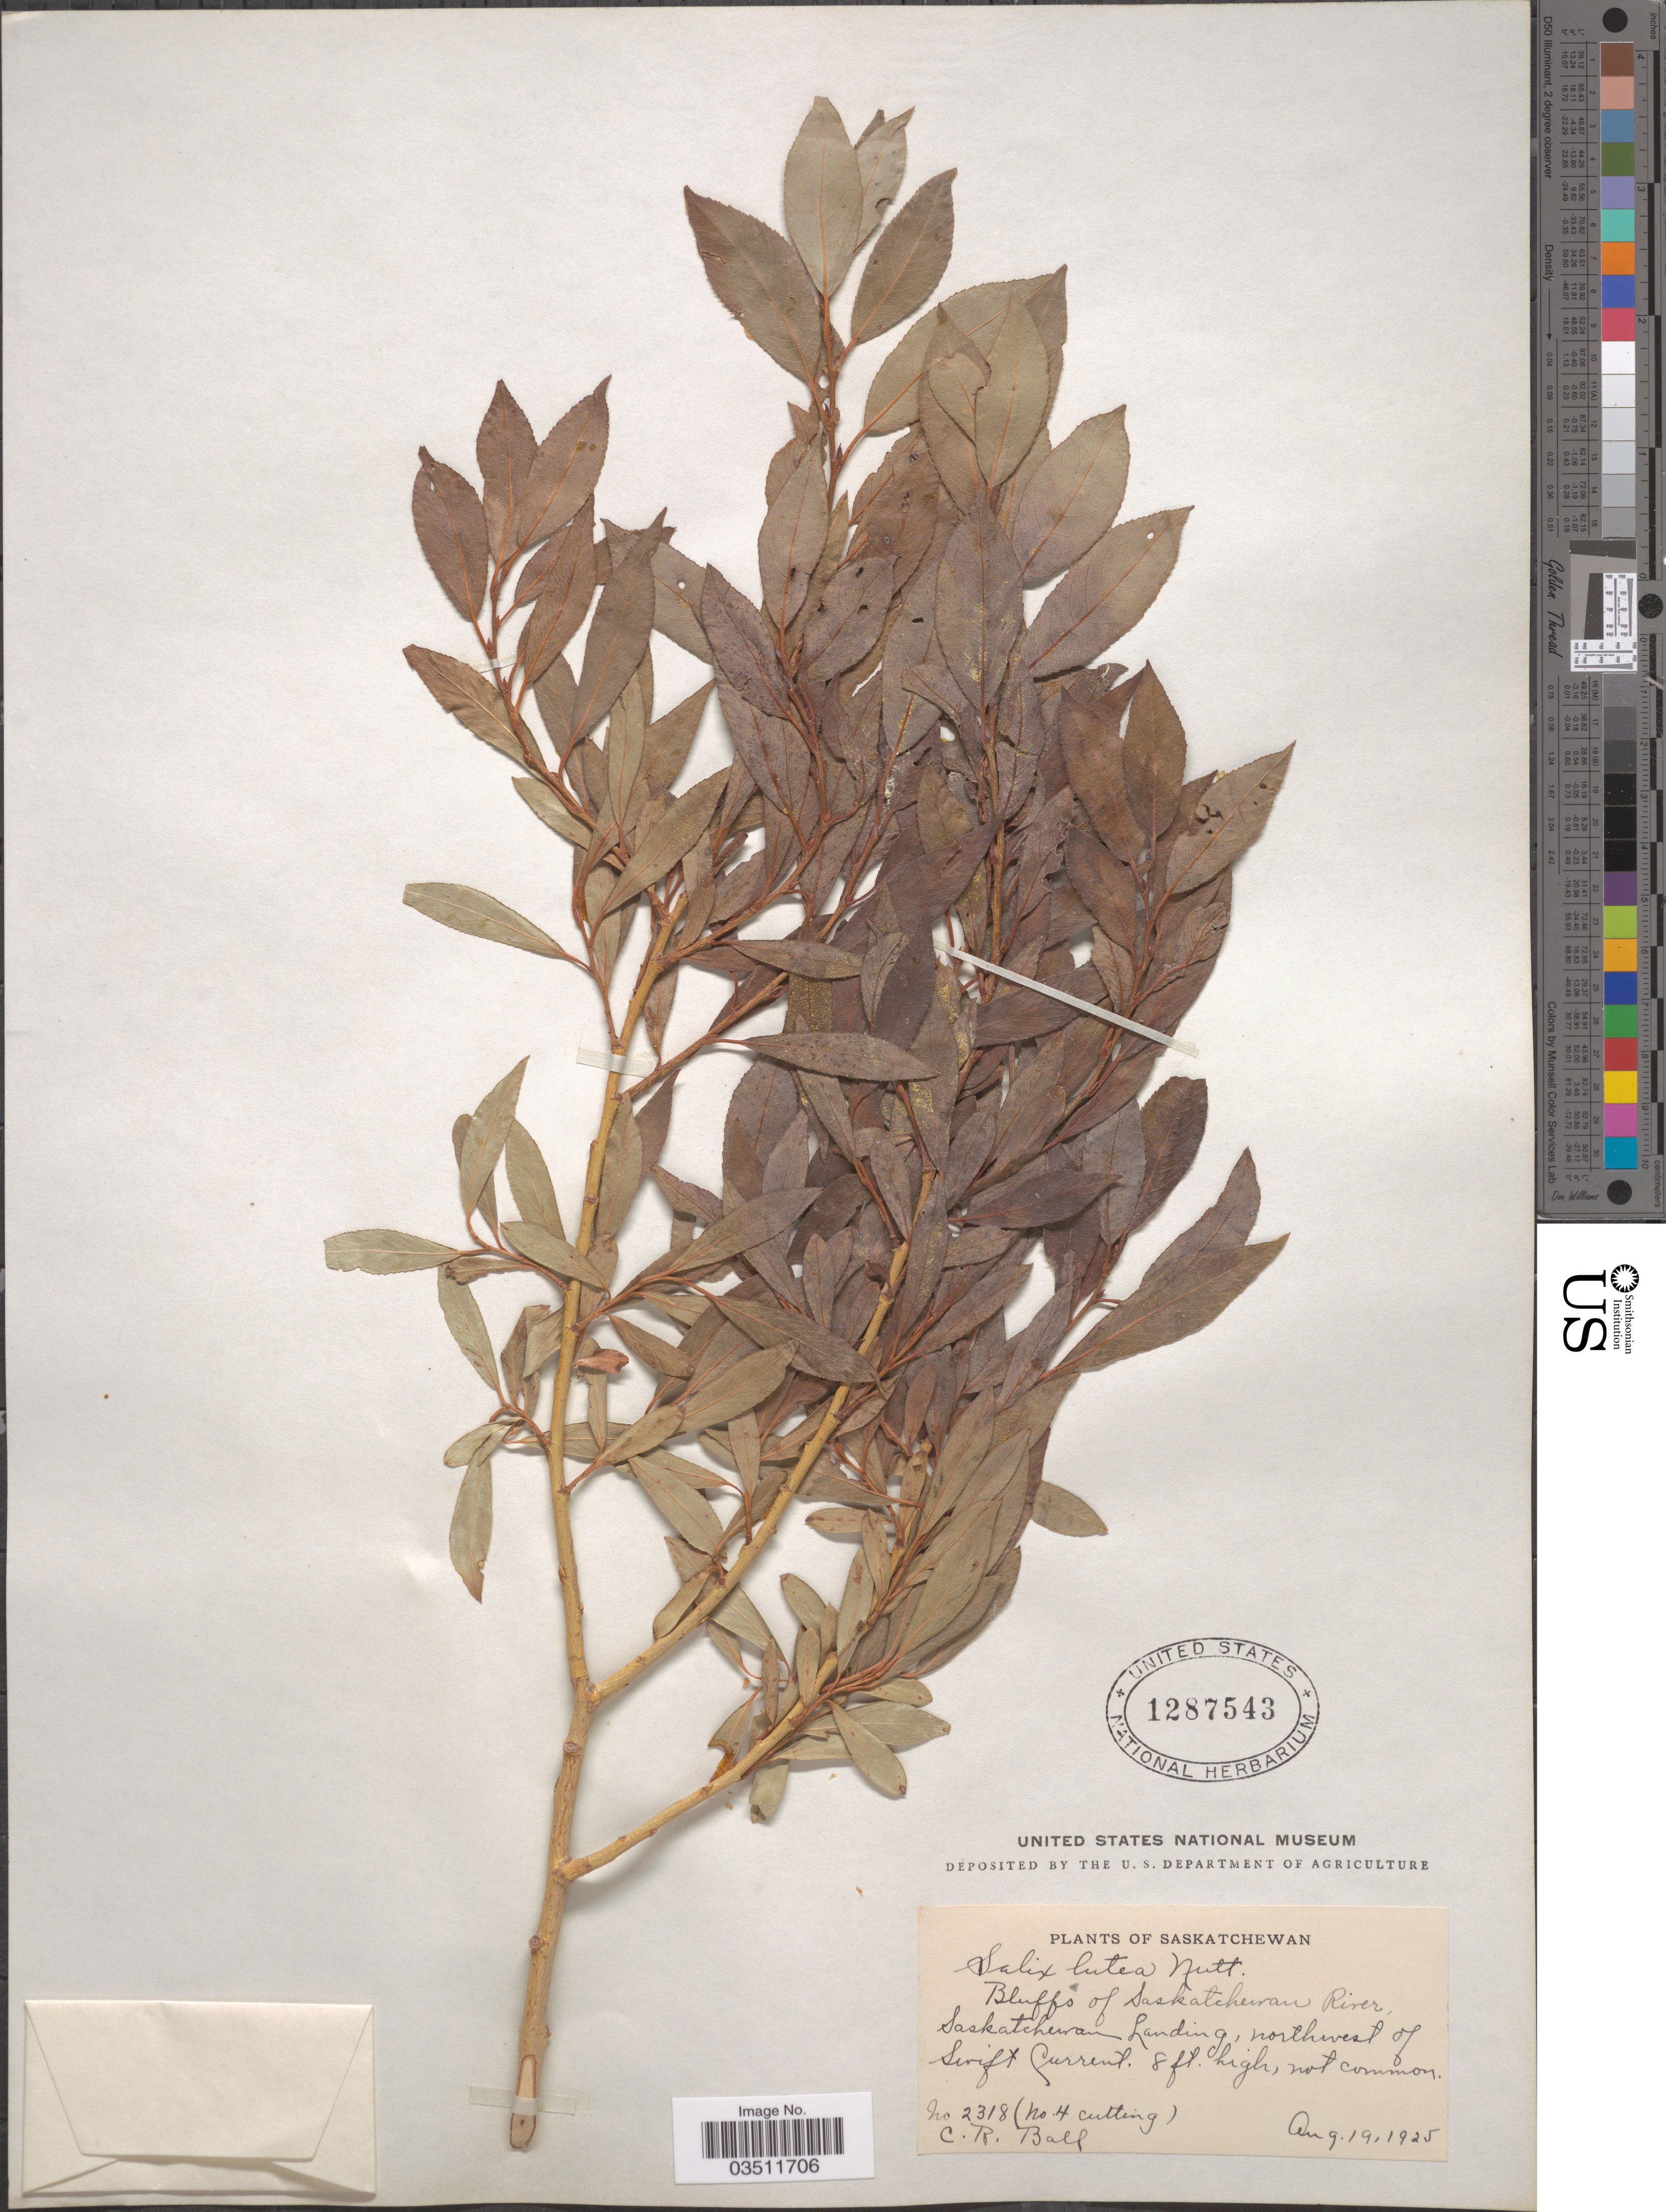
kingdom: Plantae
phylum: Tracheophyta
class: Magnoliopsida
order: Malpighiales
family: Salicaceae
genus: Salix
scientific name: Salix lutea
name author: Nutt.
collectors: C. R. Ball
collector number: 2318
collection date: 1925-08-19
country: Canada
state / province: Saskatchewan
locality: Bluffs of Saskatchewan River, Saskatchewan Landing, northwest of Swift Current.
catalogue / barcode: US 1287543